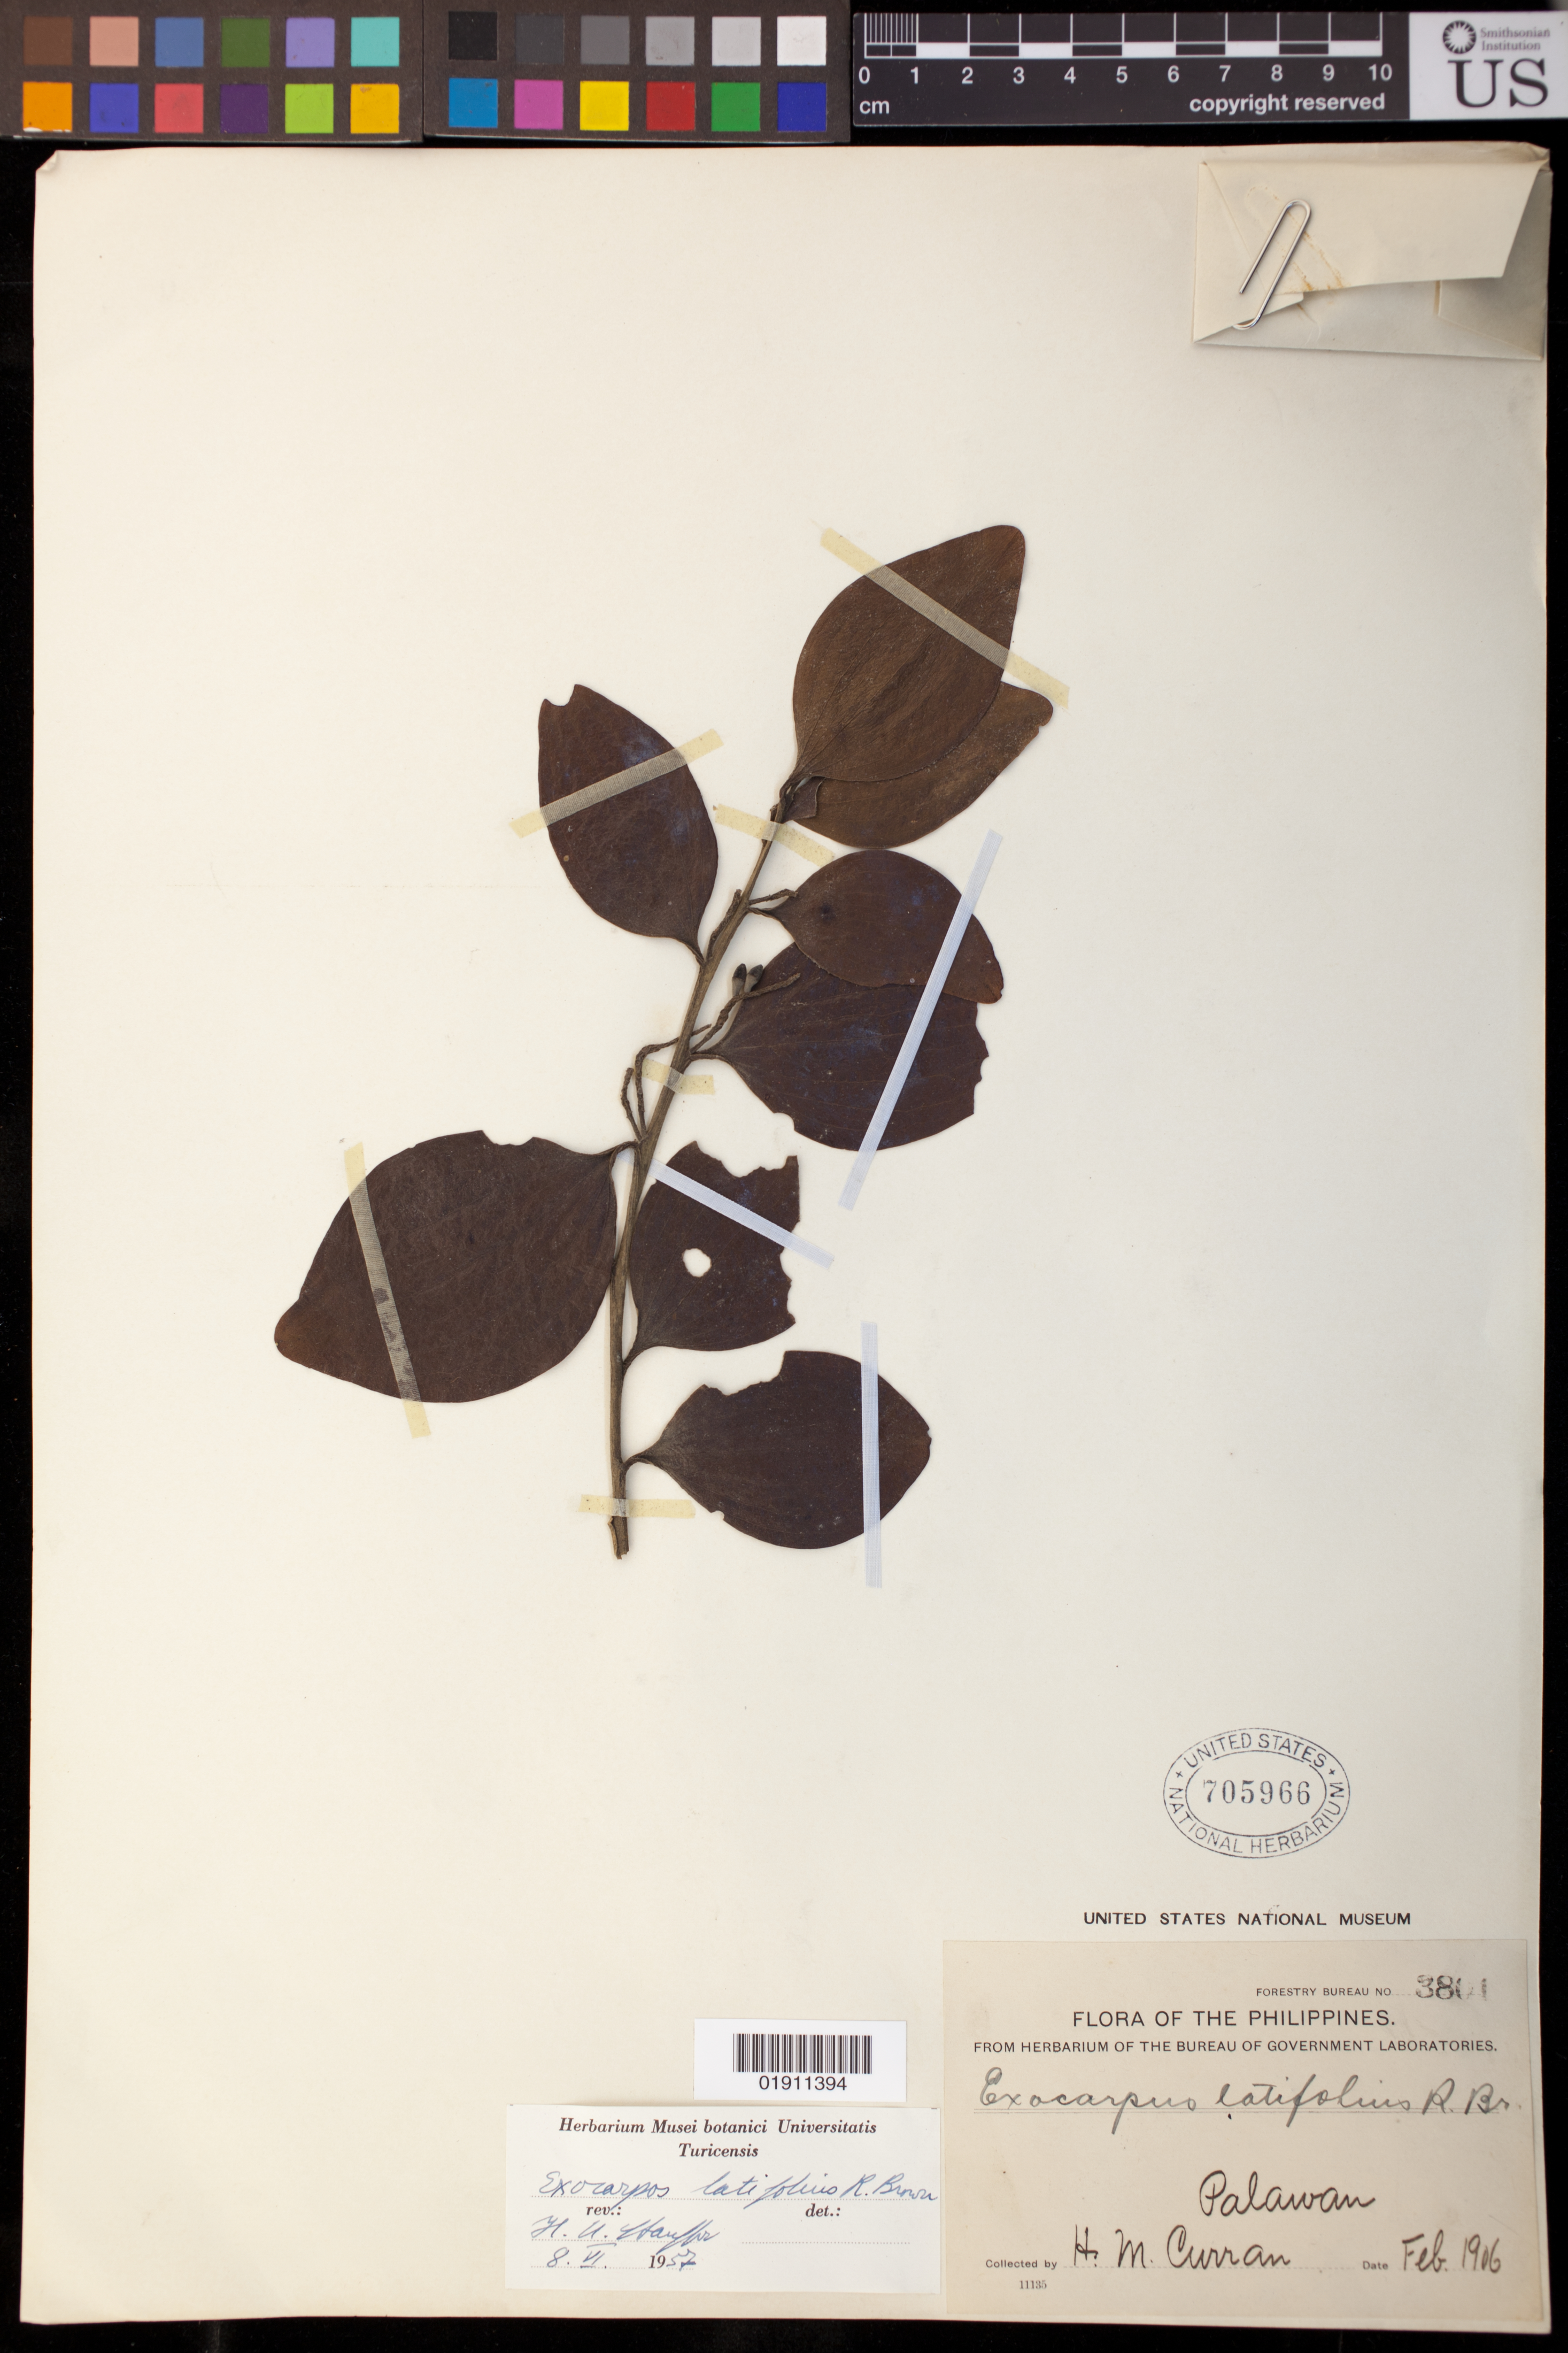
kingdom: Plantae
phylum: Tracheophyta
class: Magnoliopsida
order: Santalales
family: Santalaceae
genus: Exocarpos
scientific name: Exocarpos latifolius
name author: R. Br.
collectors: H. M. Curran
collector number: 3801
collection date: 1906-02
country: Philippines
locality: Palawan Province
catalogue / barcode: US 705966